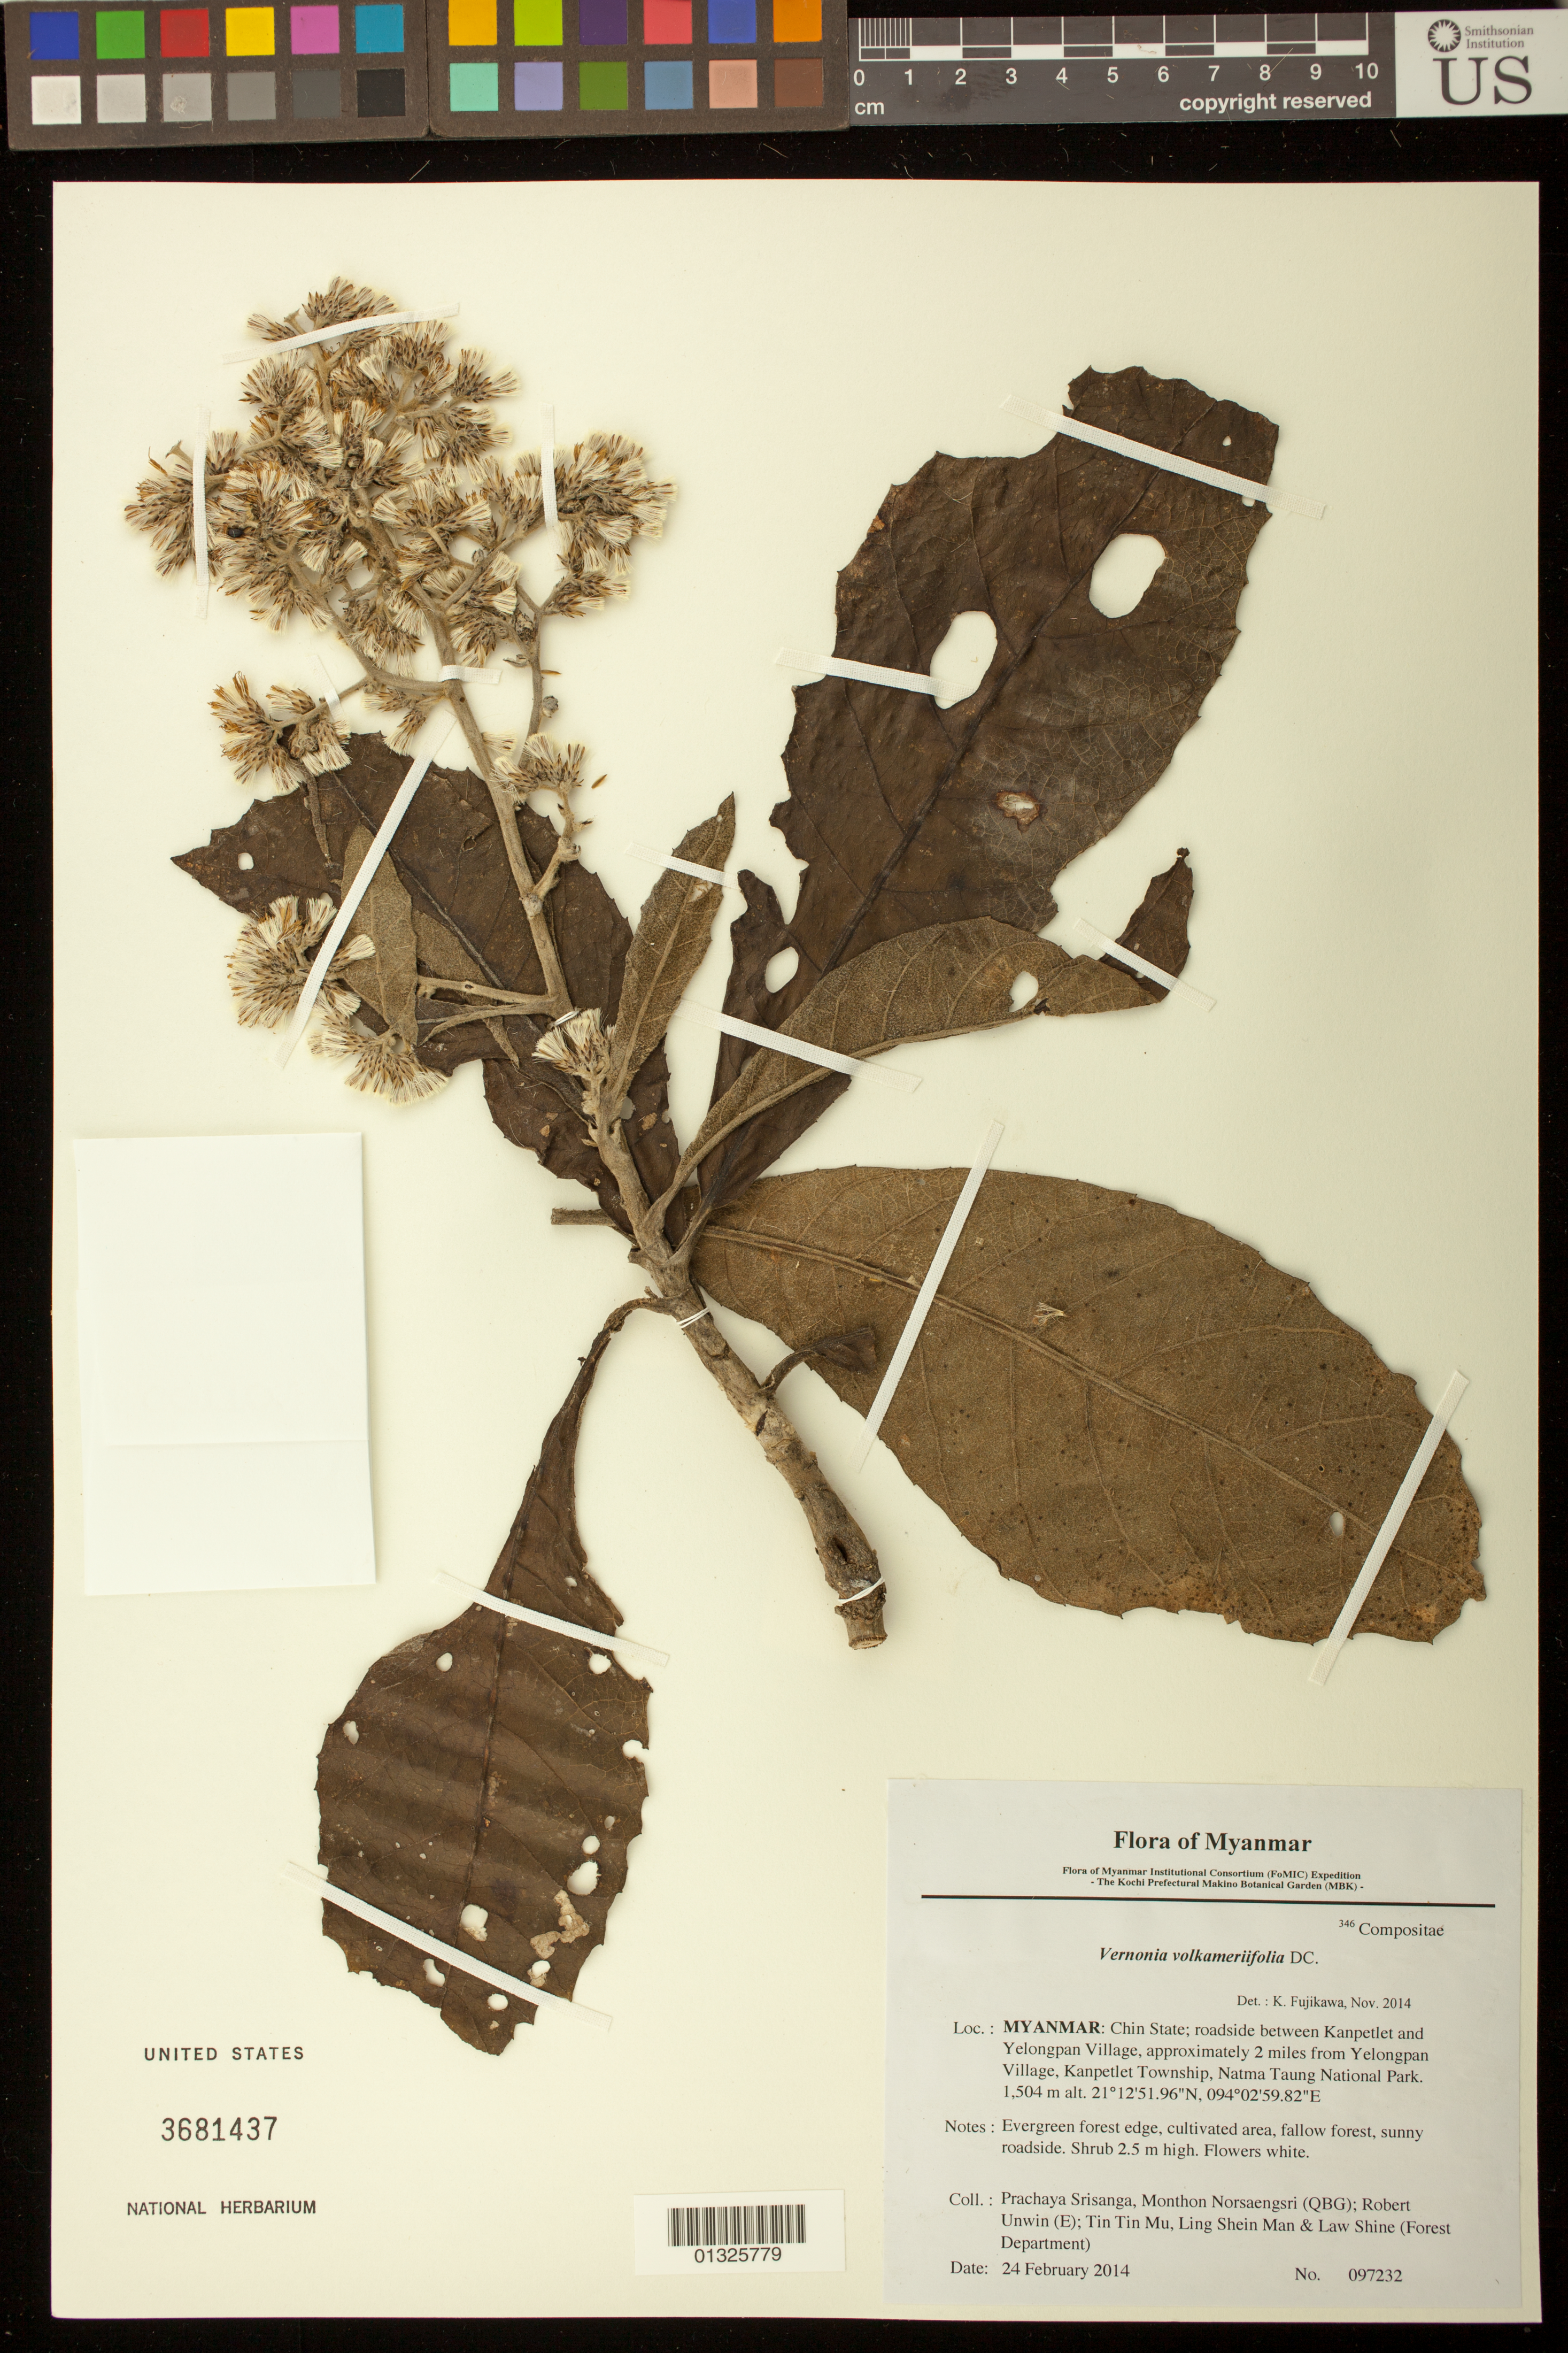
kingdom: Plantae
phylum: Tracheophyta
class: Magnoliopsida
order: Asterales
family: Asteraceae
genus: Monosis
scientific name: Monosis volkameriifolia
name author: (DC.) H. Rob. & Skvarla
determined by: Funk, Vicki A., (BOT), Smithsonian Institution - National Museum of Natural History (UNITED STATES)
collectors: P. Srisanga, M. Norsaengsri, R. Unwin, Tin Tin Mu, Ling Shein Man & L. Shine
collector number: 97232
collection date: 2014-02-24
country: Myanmar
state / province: Chin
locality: Roadside between Kanpetlet and Yelongpan Village, approximately 2 miles from Yelongpan Village, Kanpetlet Township, Natma Taung National Park.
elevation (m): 1504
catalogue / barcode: US 3681437